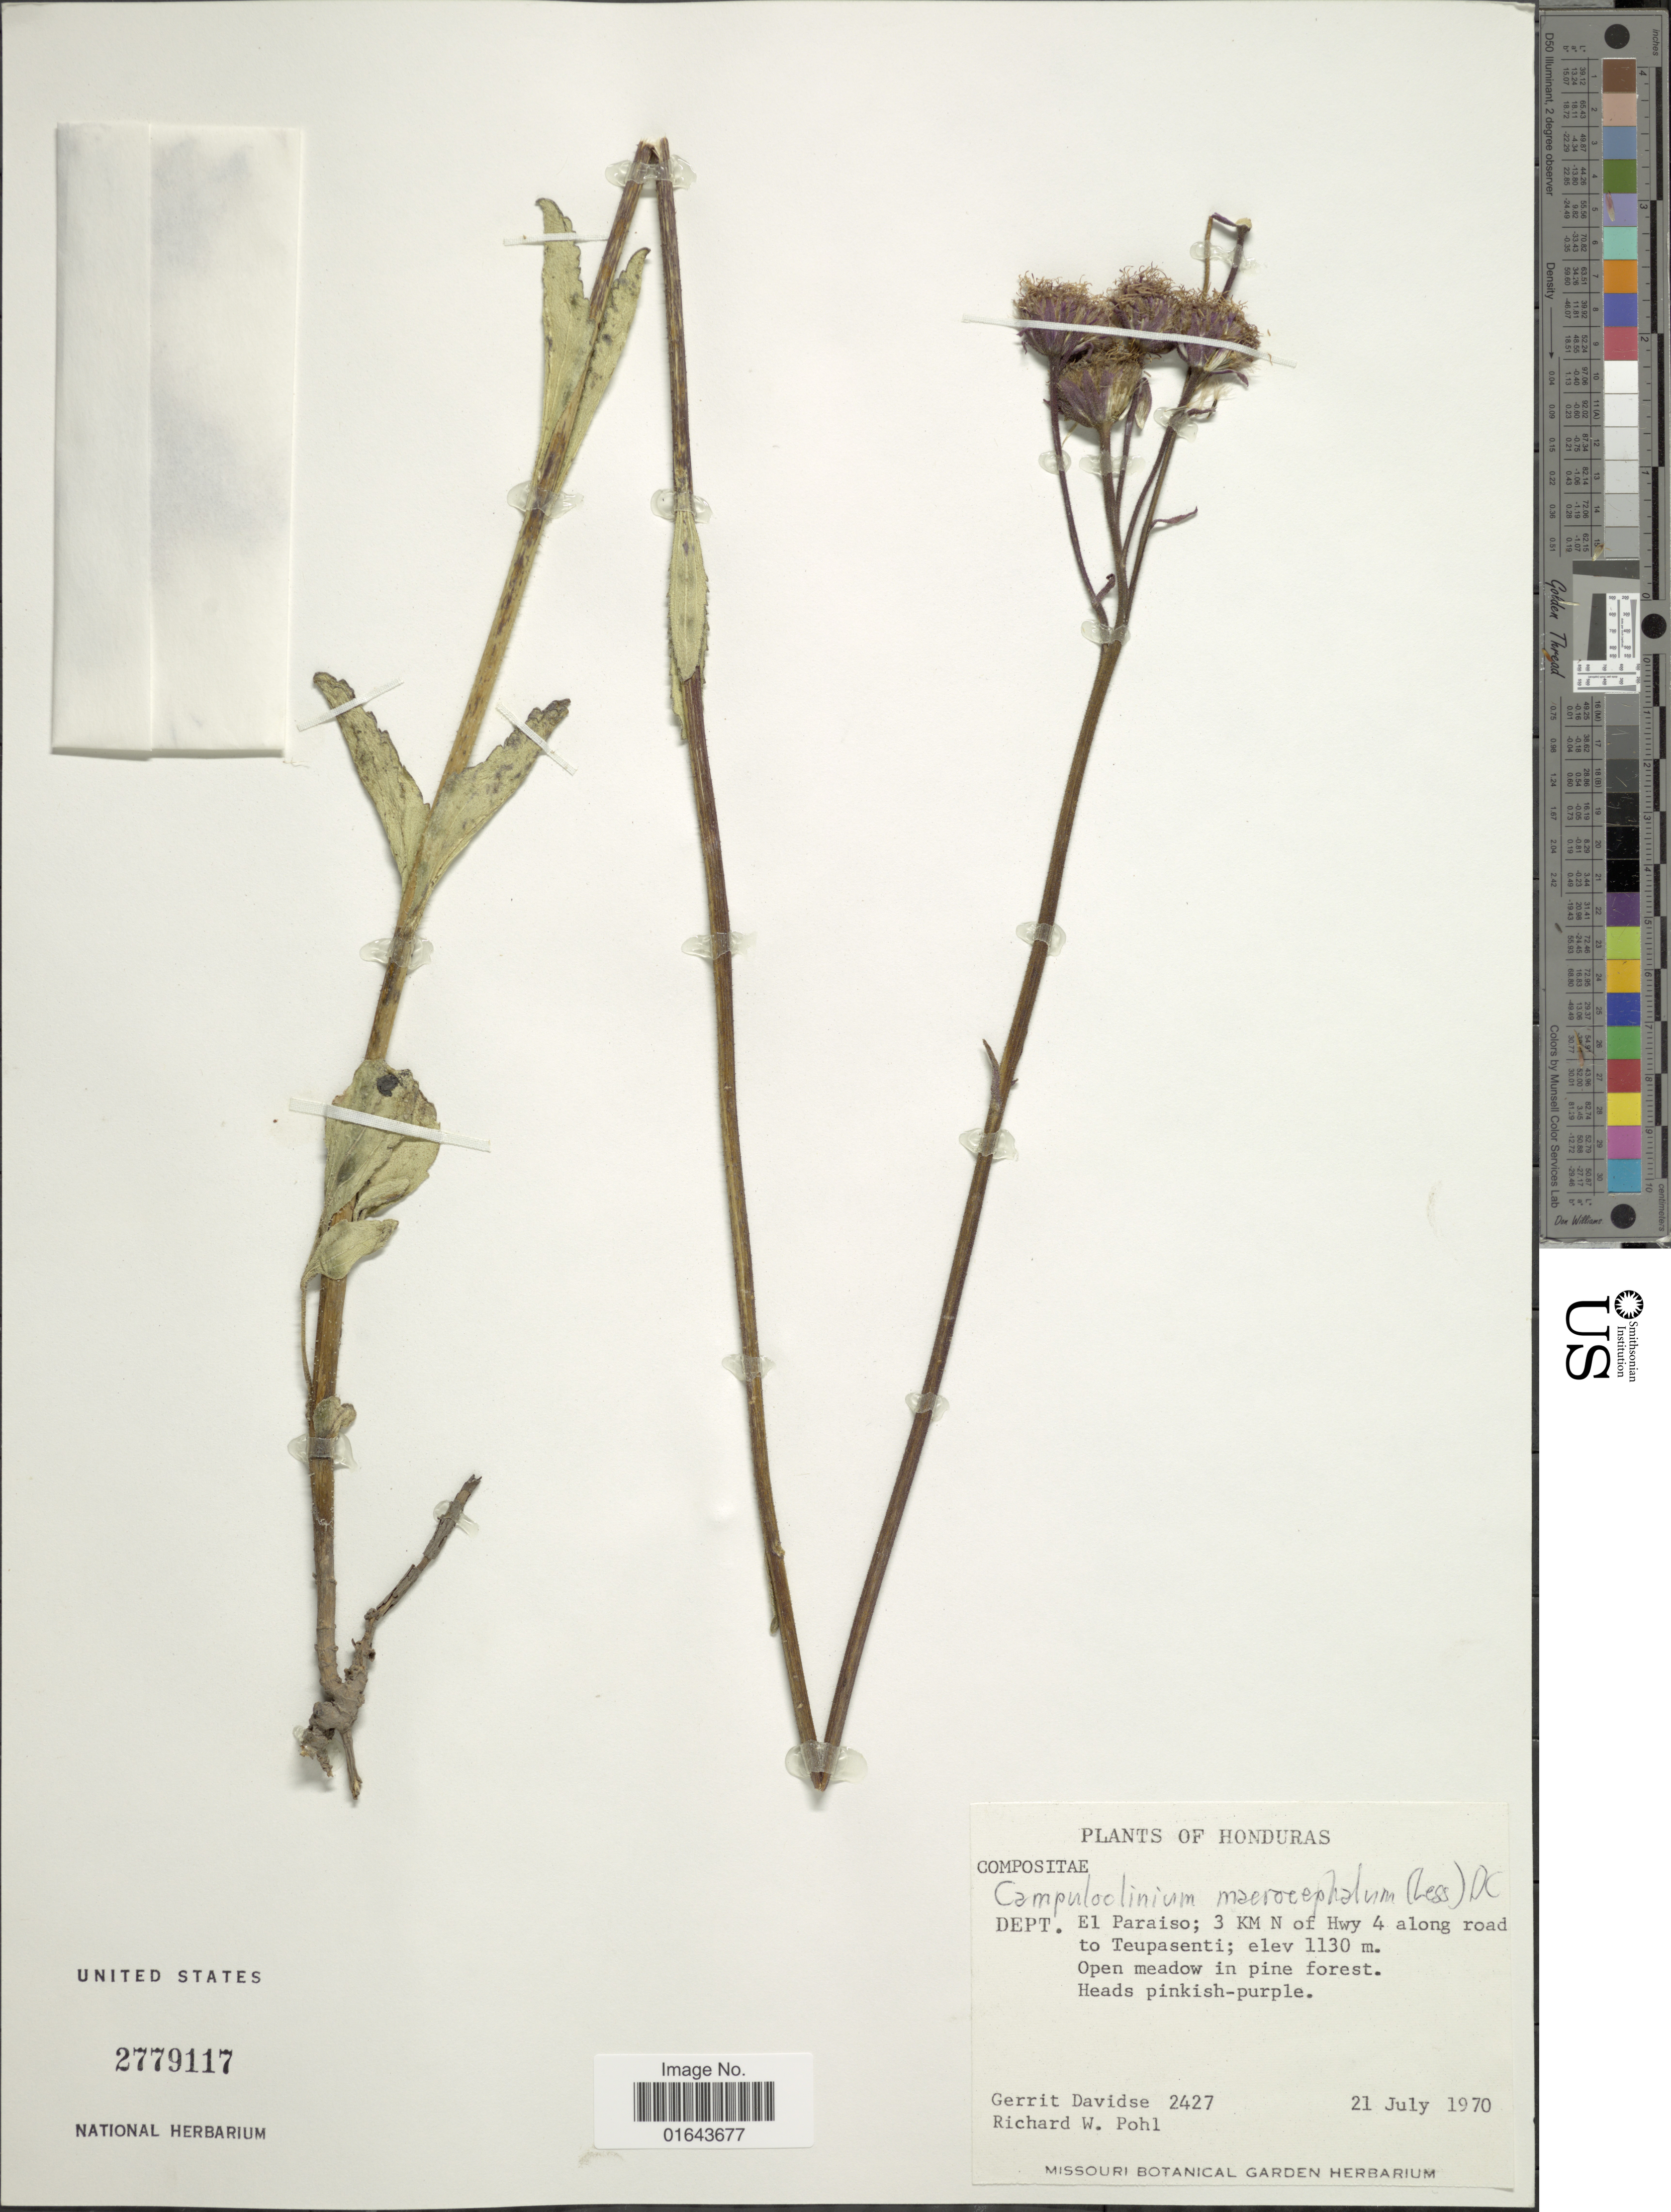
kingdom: Plantae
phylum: Tracheophyta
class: Magnoliopsida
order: Asterales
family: Asteraceae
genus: Campuloclinium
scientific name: Campuloclinium macrocephalum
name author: (Less.) DC.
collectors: G. Davidse & R. W. Pohl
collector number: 2427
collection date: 1970-07-21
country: Honduras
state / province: El Paraíso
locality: Dept. El Paraiso; 3 KM N of Hwy 4 along road to Teupasenti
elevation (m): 1130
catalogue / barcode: US 2779117